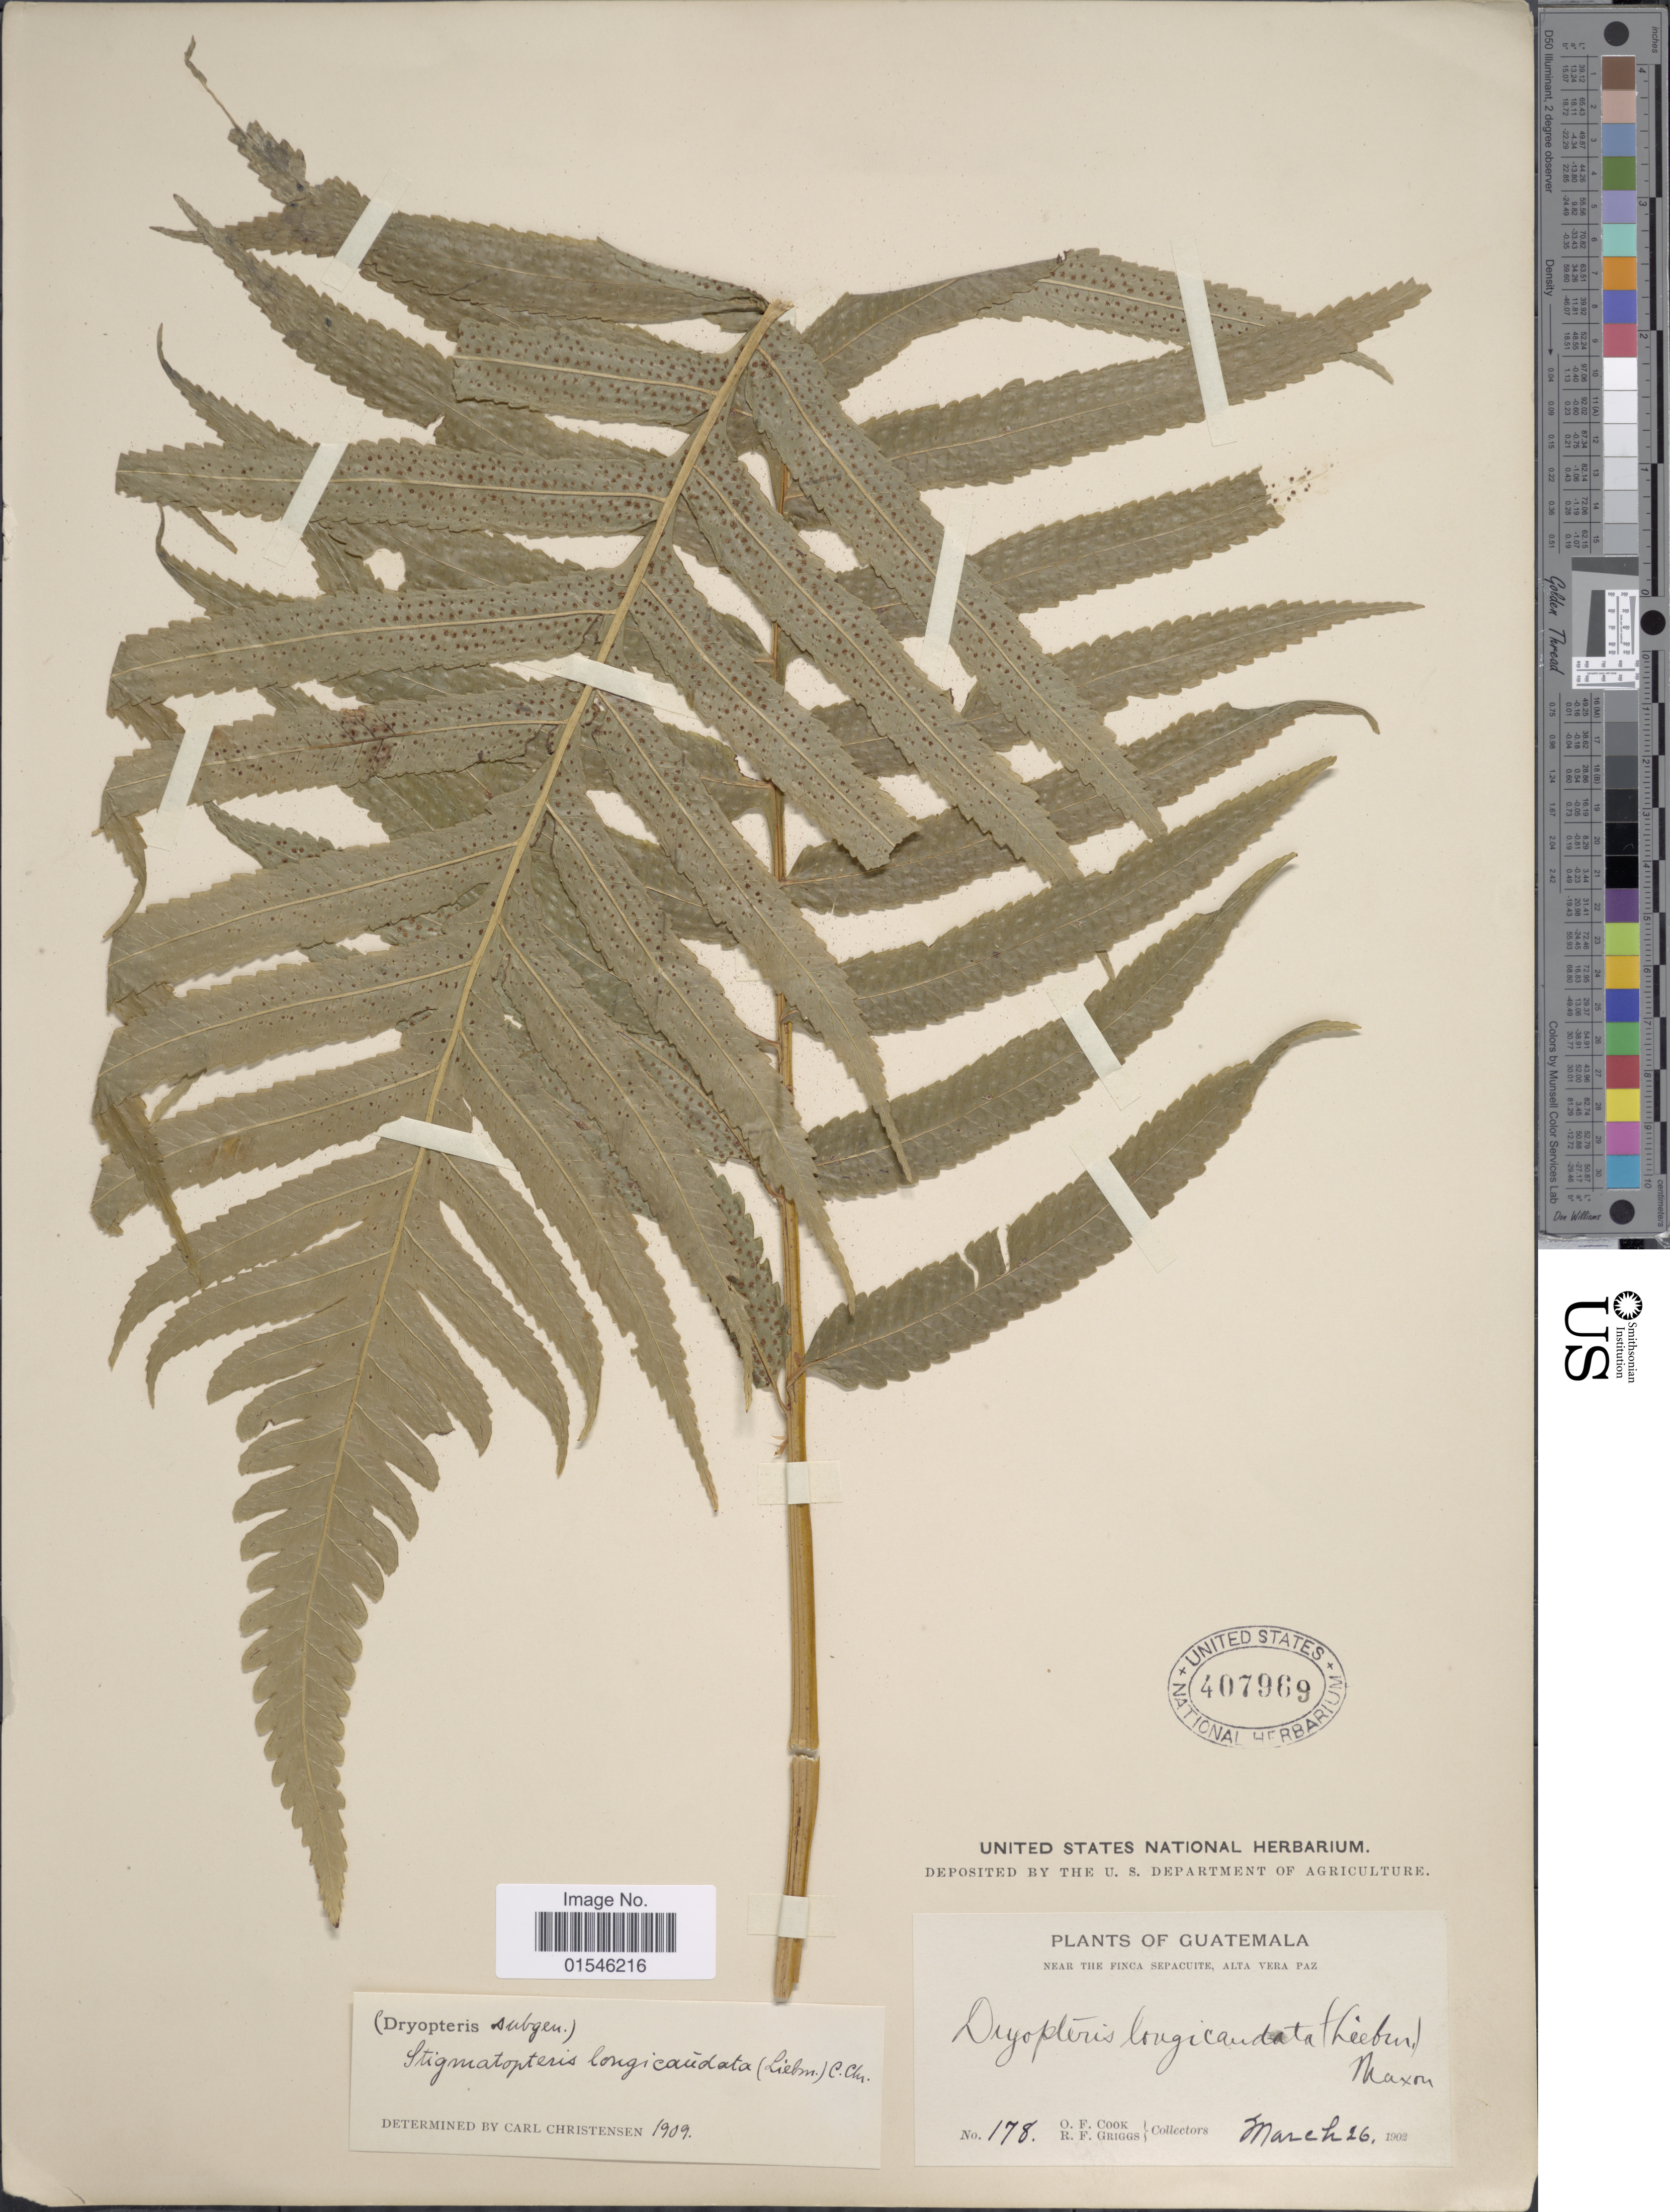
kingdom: Plantae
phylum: Tracheophyta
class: Polypodiopsida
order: Polypodiales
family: Dryopteridaceae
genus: Stigmatopteris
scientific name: Stigmatopteris longicaudata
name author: (Leibm.) C. Chr.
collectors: O. F. Cook & R. F. Griggs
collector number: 178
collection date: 1902-03-26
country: Guatemala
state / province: Alta Verapaz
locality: Near the Finca Sepacuite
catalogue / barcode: US 407969